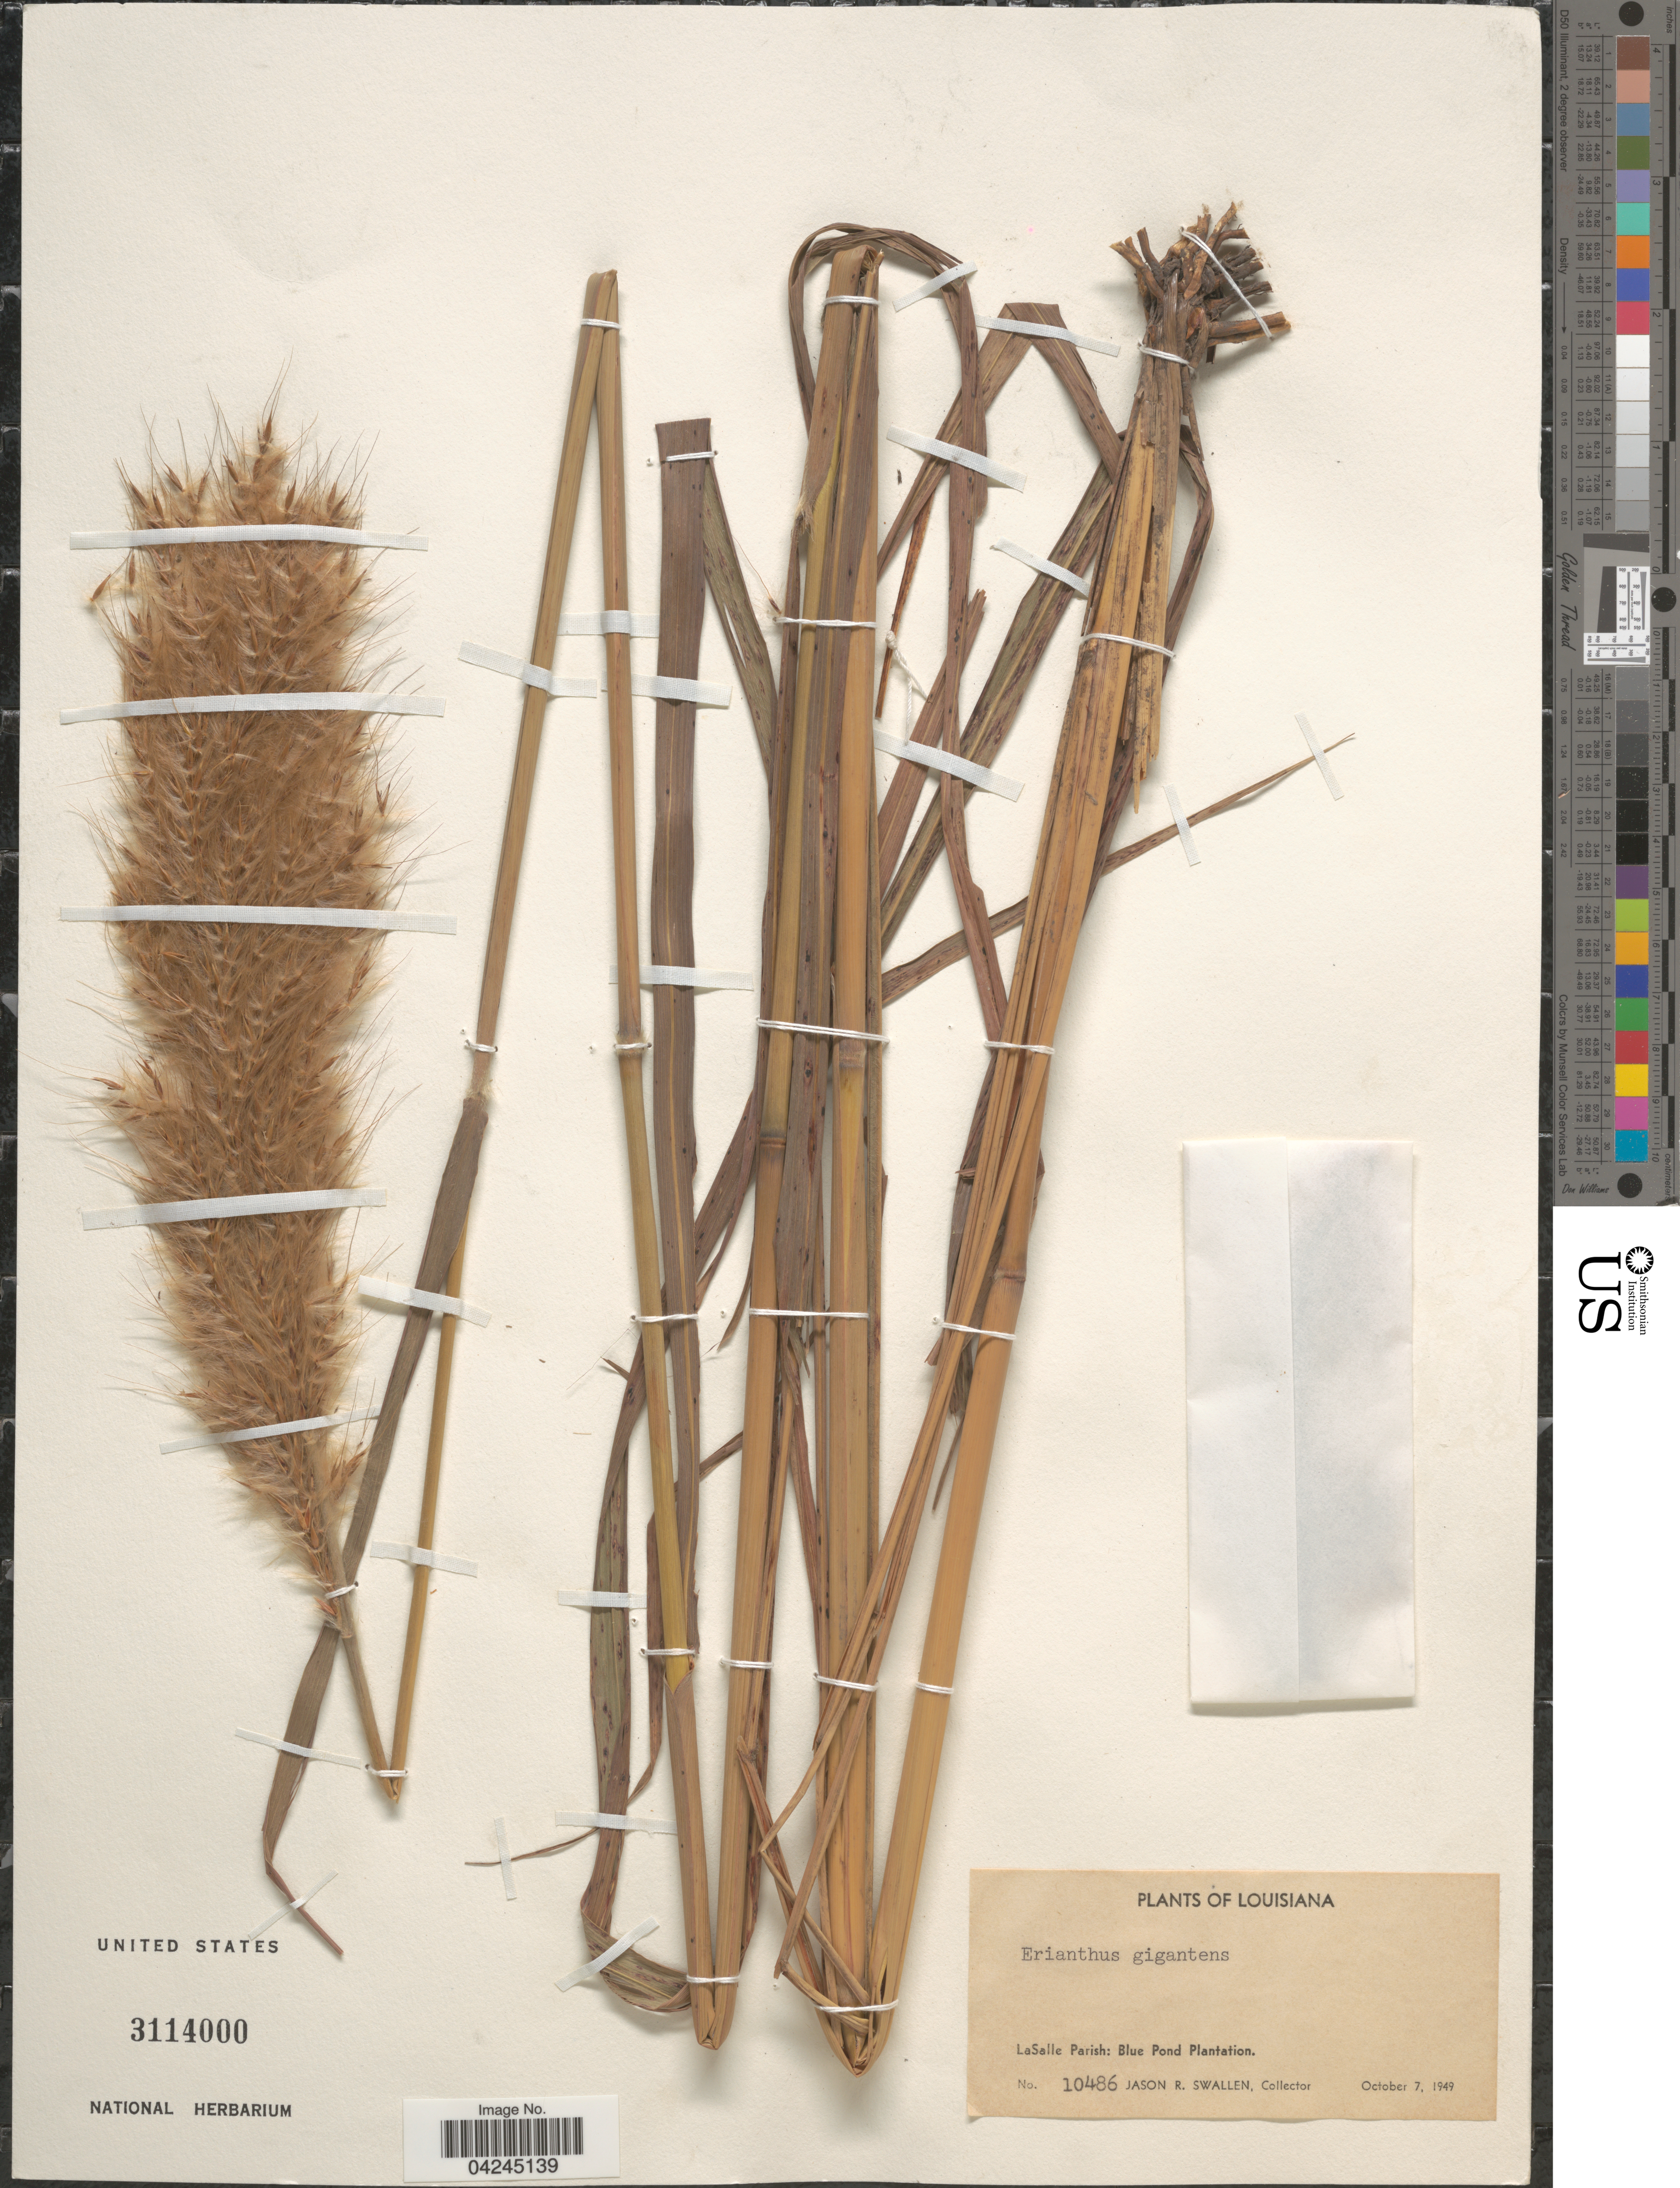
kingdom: Plantae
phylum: Tracheophyta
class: Liliopsida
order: Poales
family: Poaceae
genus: Erianthus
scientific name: Erianthus giganteus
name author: (Walter) P. Beauv.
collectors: J. R. Swallen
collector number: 10486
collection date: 1949-10-07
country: United States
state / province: Louisiana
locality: LaSalle Parish: Blue Pond Plantation.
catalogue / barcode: US 3114000